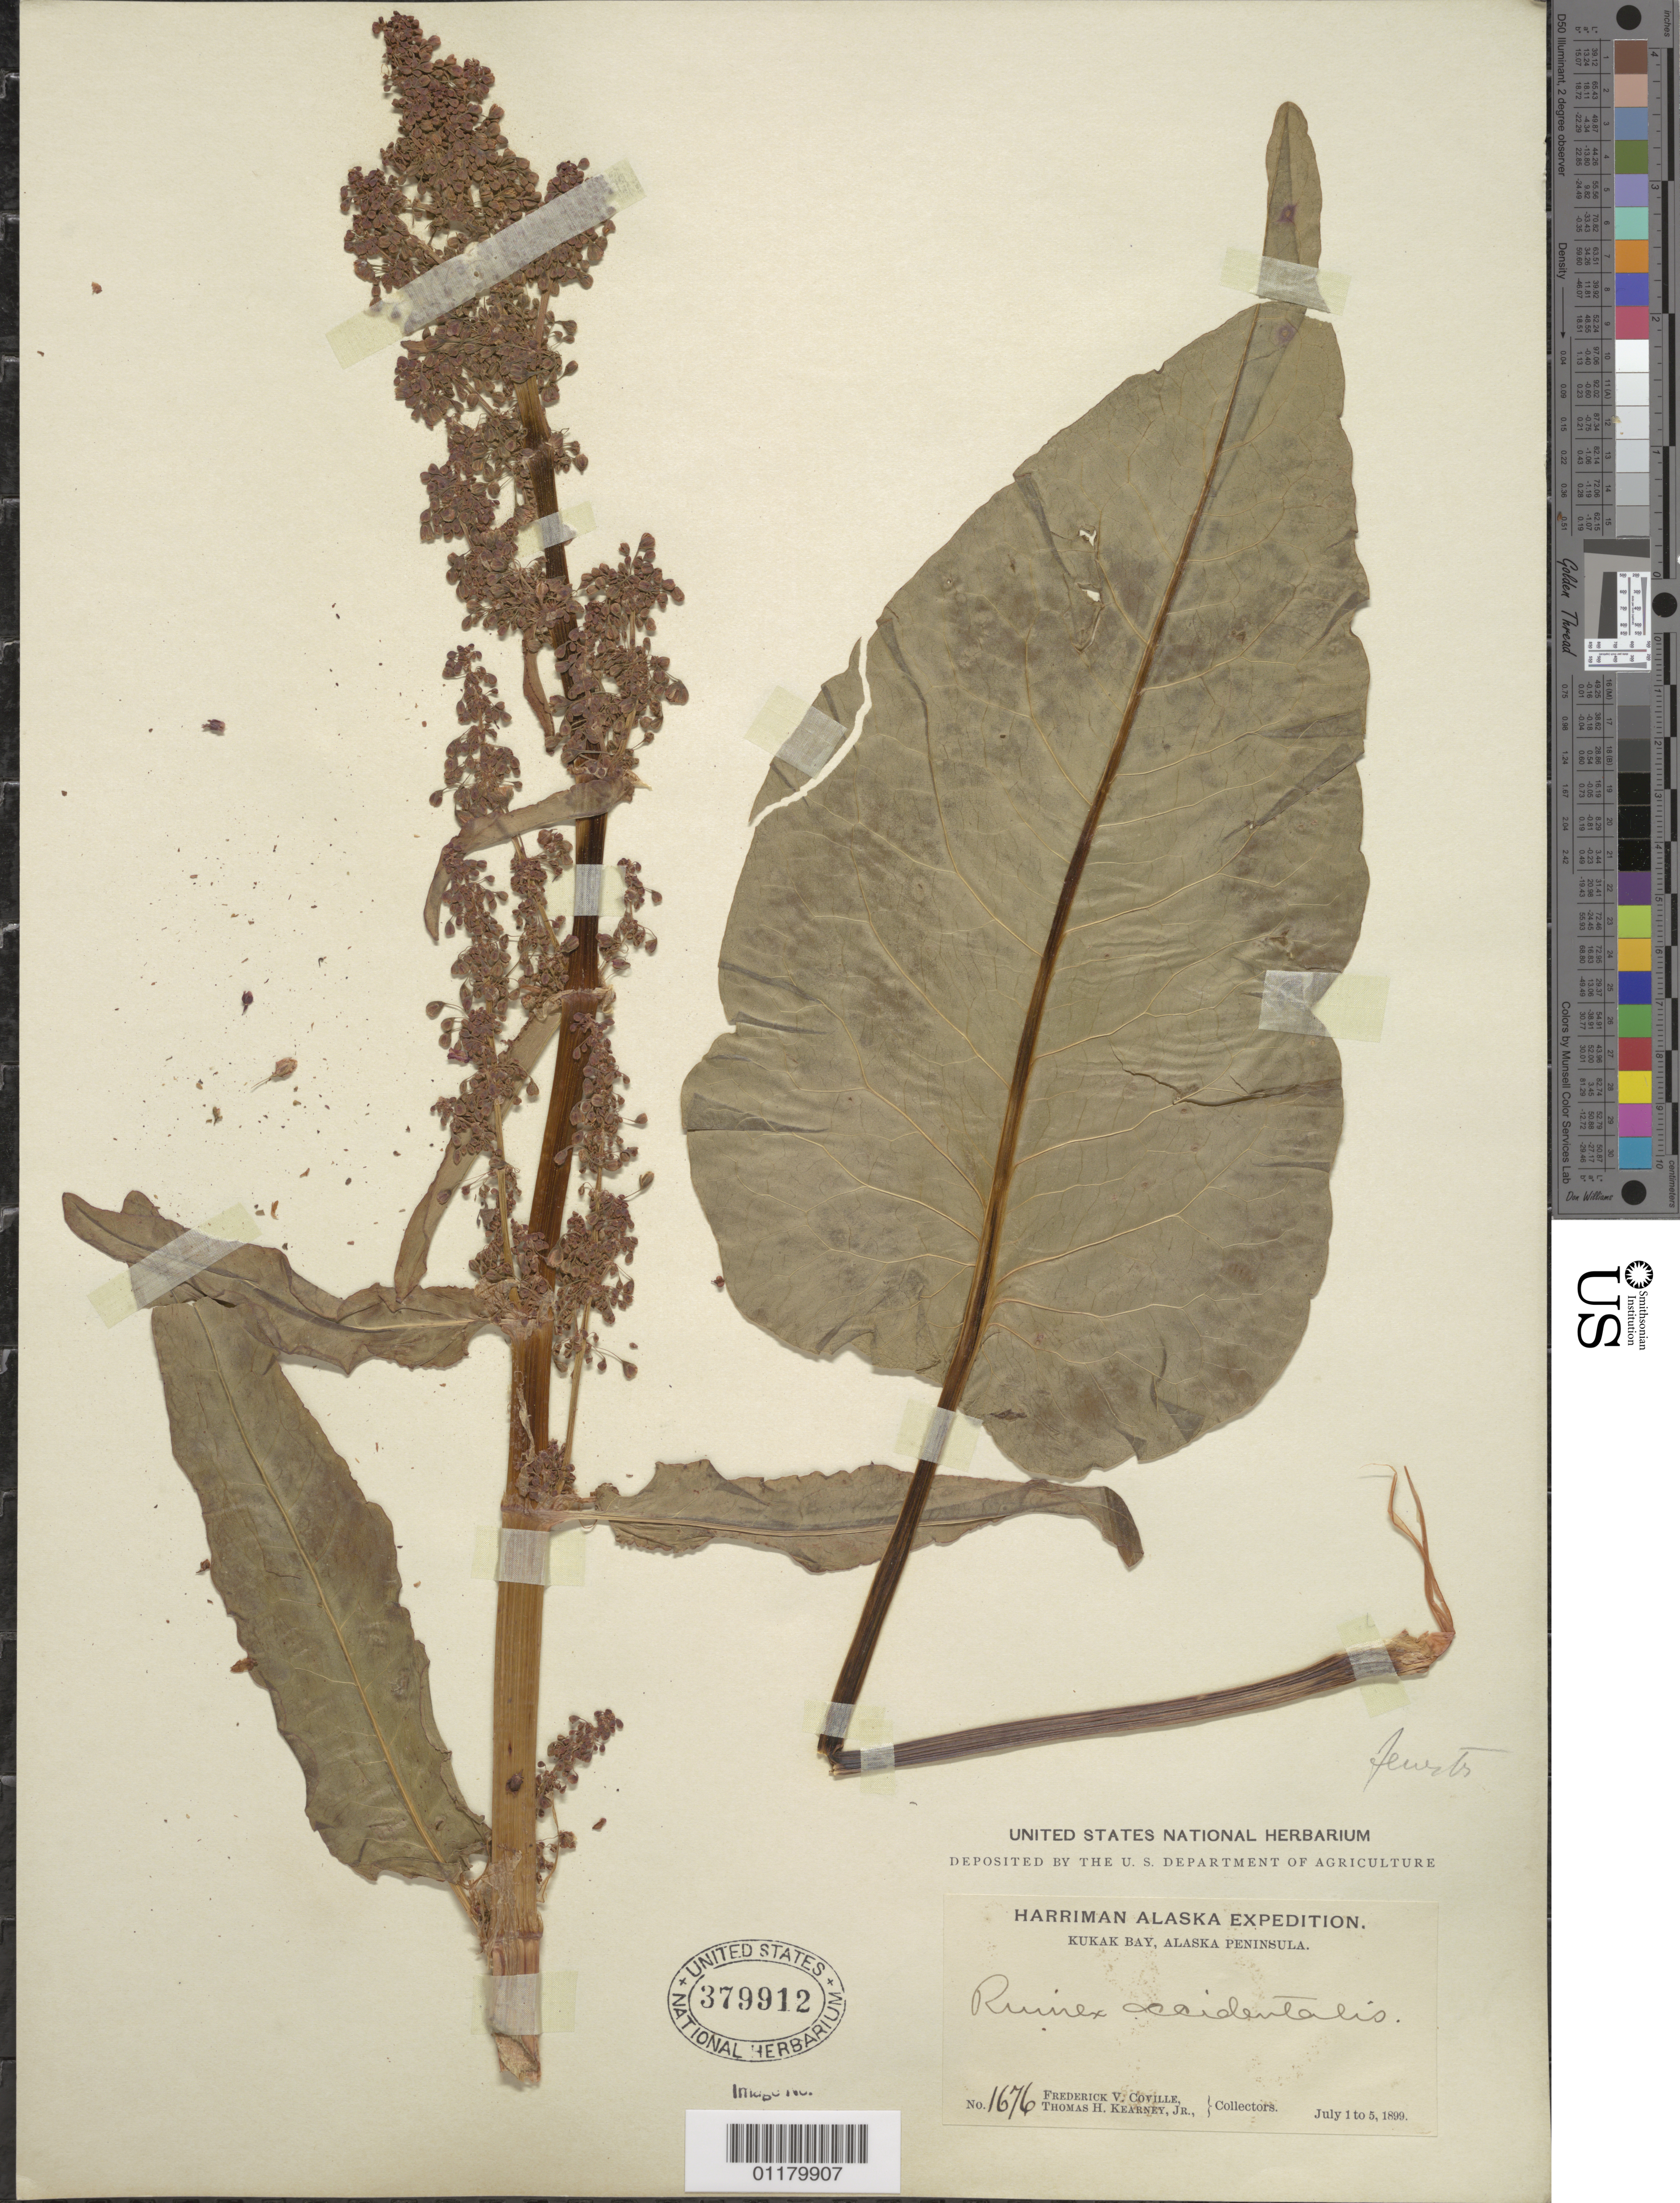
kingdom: Plantae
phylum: Tracheophyta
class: Magnoliopsida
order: Caryophyllales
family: Polygonaceae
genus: Rumex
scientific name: Rumex occidentalis var. occidentalis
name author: S. Watson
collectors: F. V. Coville & T. H. Kearney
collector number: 1676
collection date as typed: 01 Jul 1899 to 05 Jul 1899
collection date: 1899-07-01/1899-07-05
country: United States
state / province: Alaska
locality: Kukak Bay, Alaska Peninsula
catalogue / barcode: US 379912